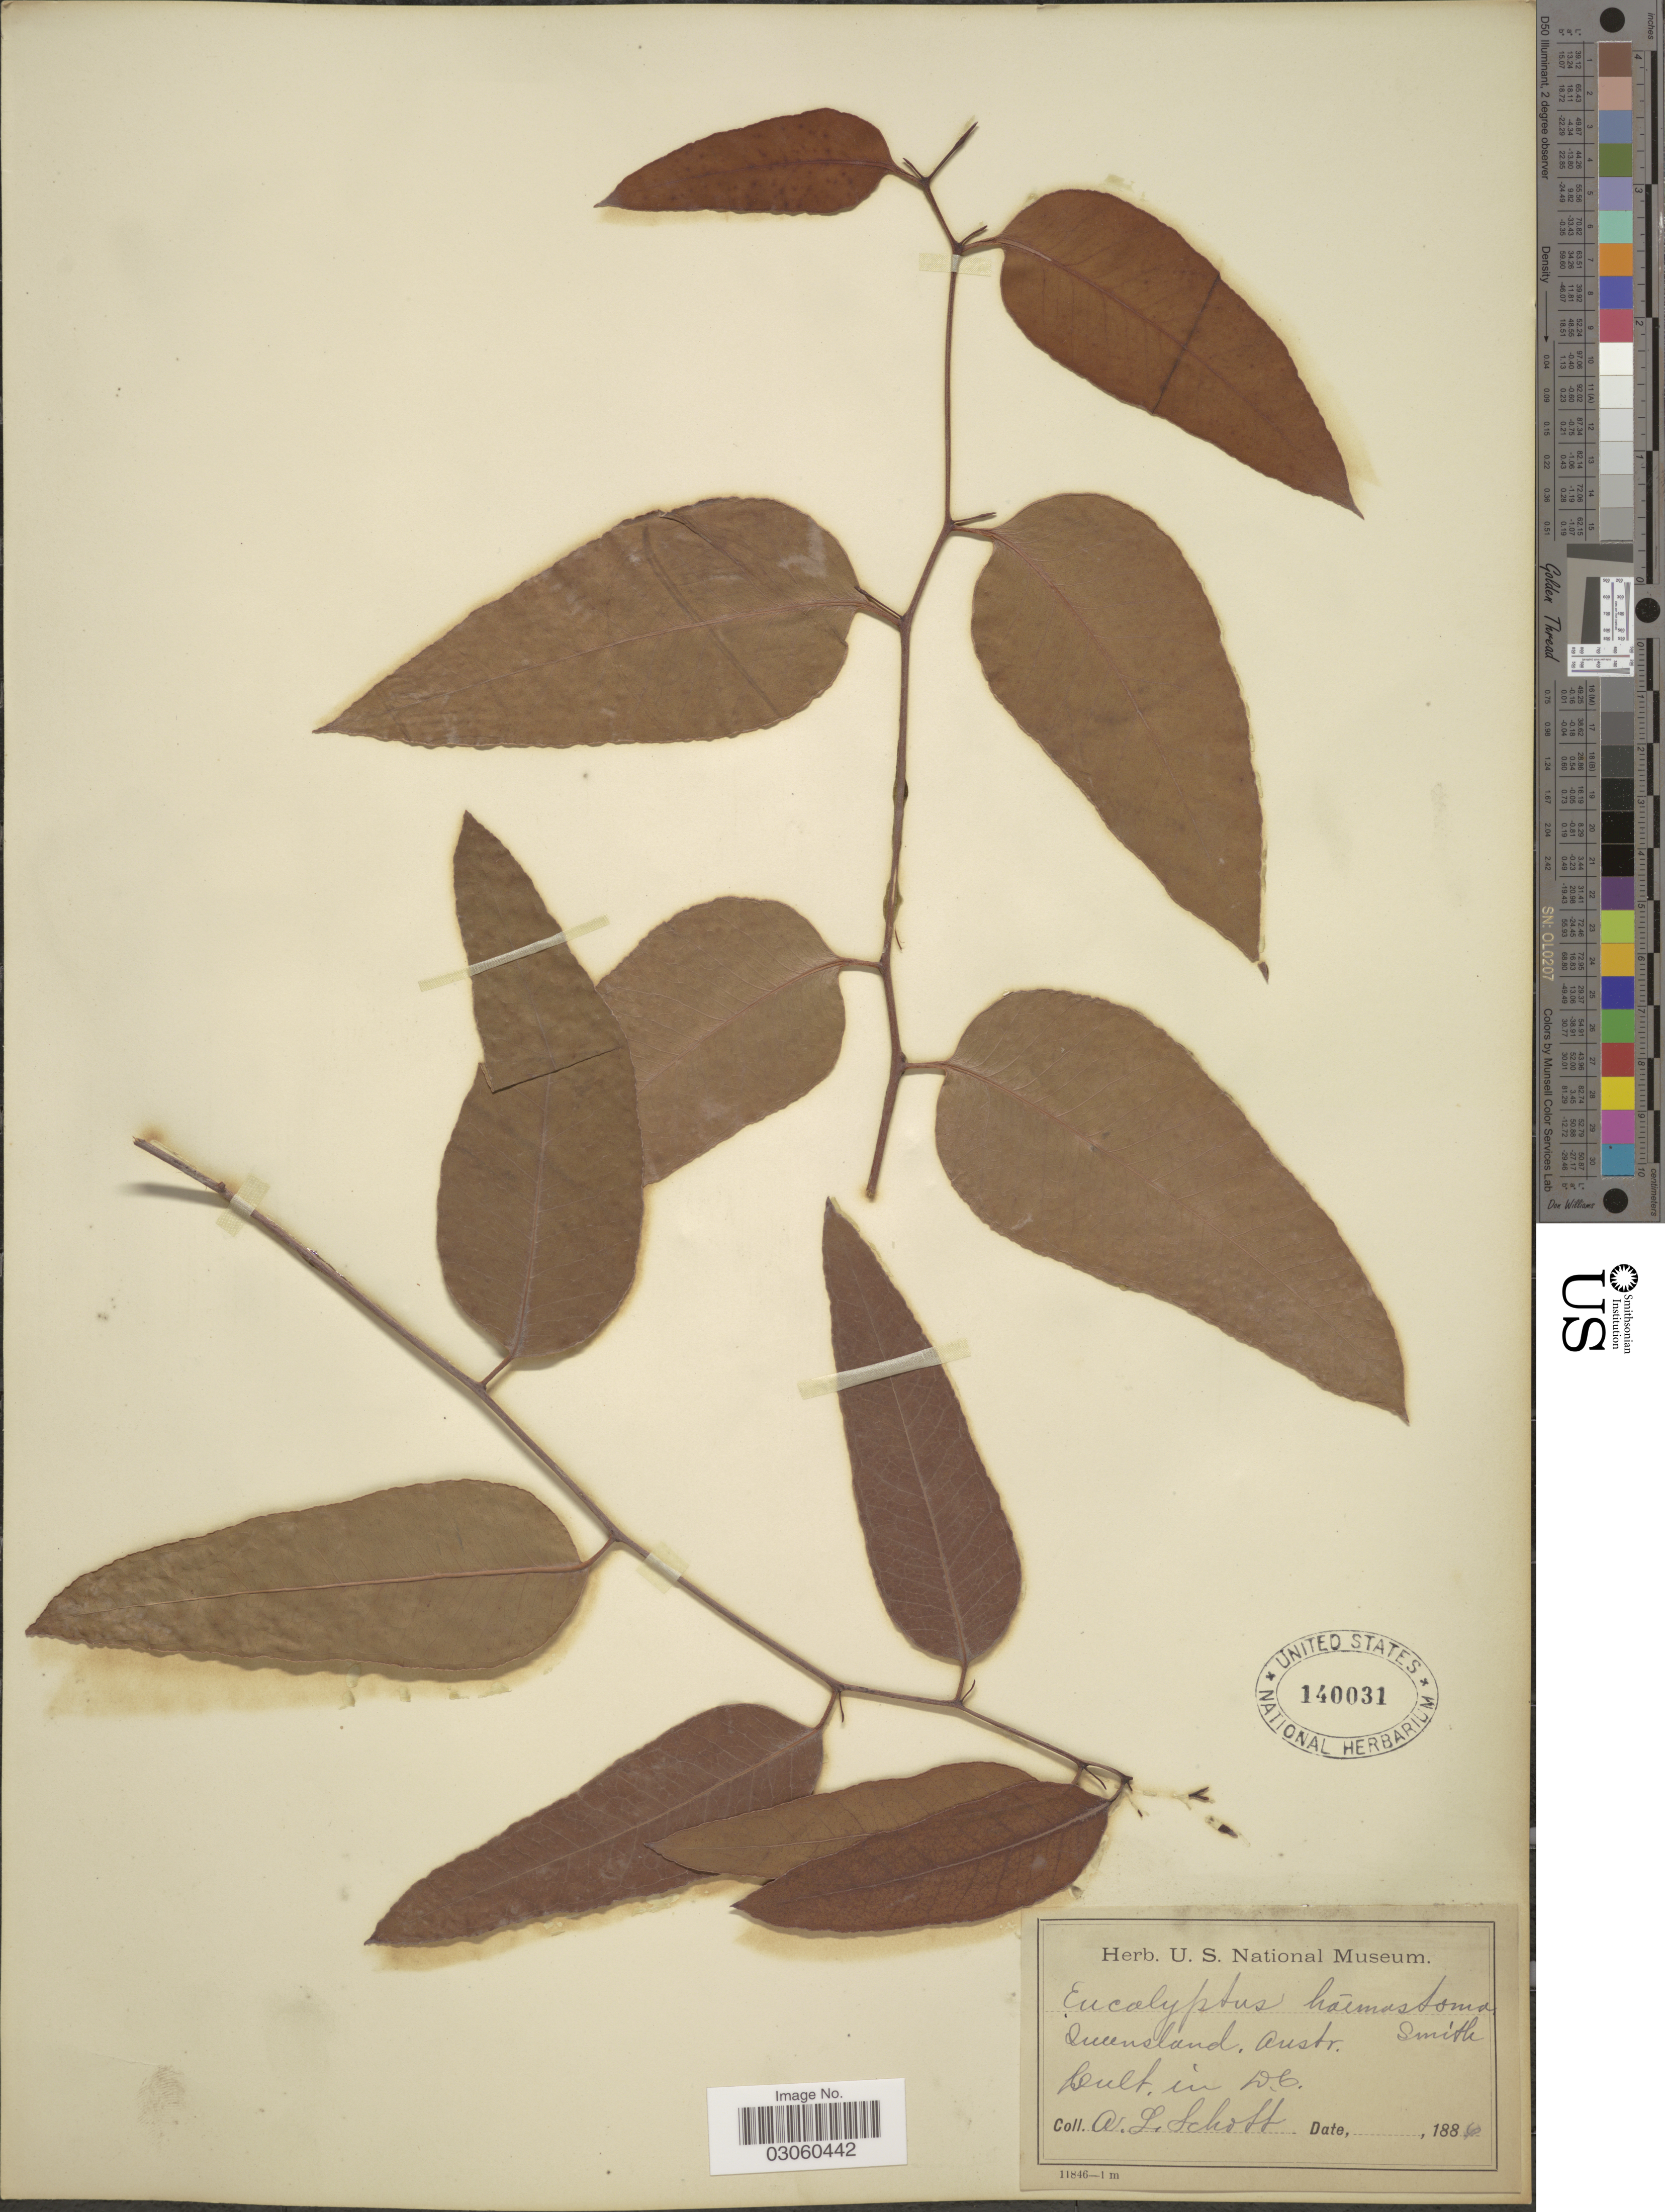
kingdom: Plantae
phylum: Tracheophyta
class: Magnoliopsida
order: Myrtales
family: Myrtaceae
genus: Eucalyptus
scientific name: Eucalyptus haemastoma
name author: Sm.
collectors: A. L. Schott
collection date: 1886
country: United States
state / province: District of Columbia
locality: Cult. in D.C.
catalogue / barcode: US 140031